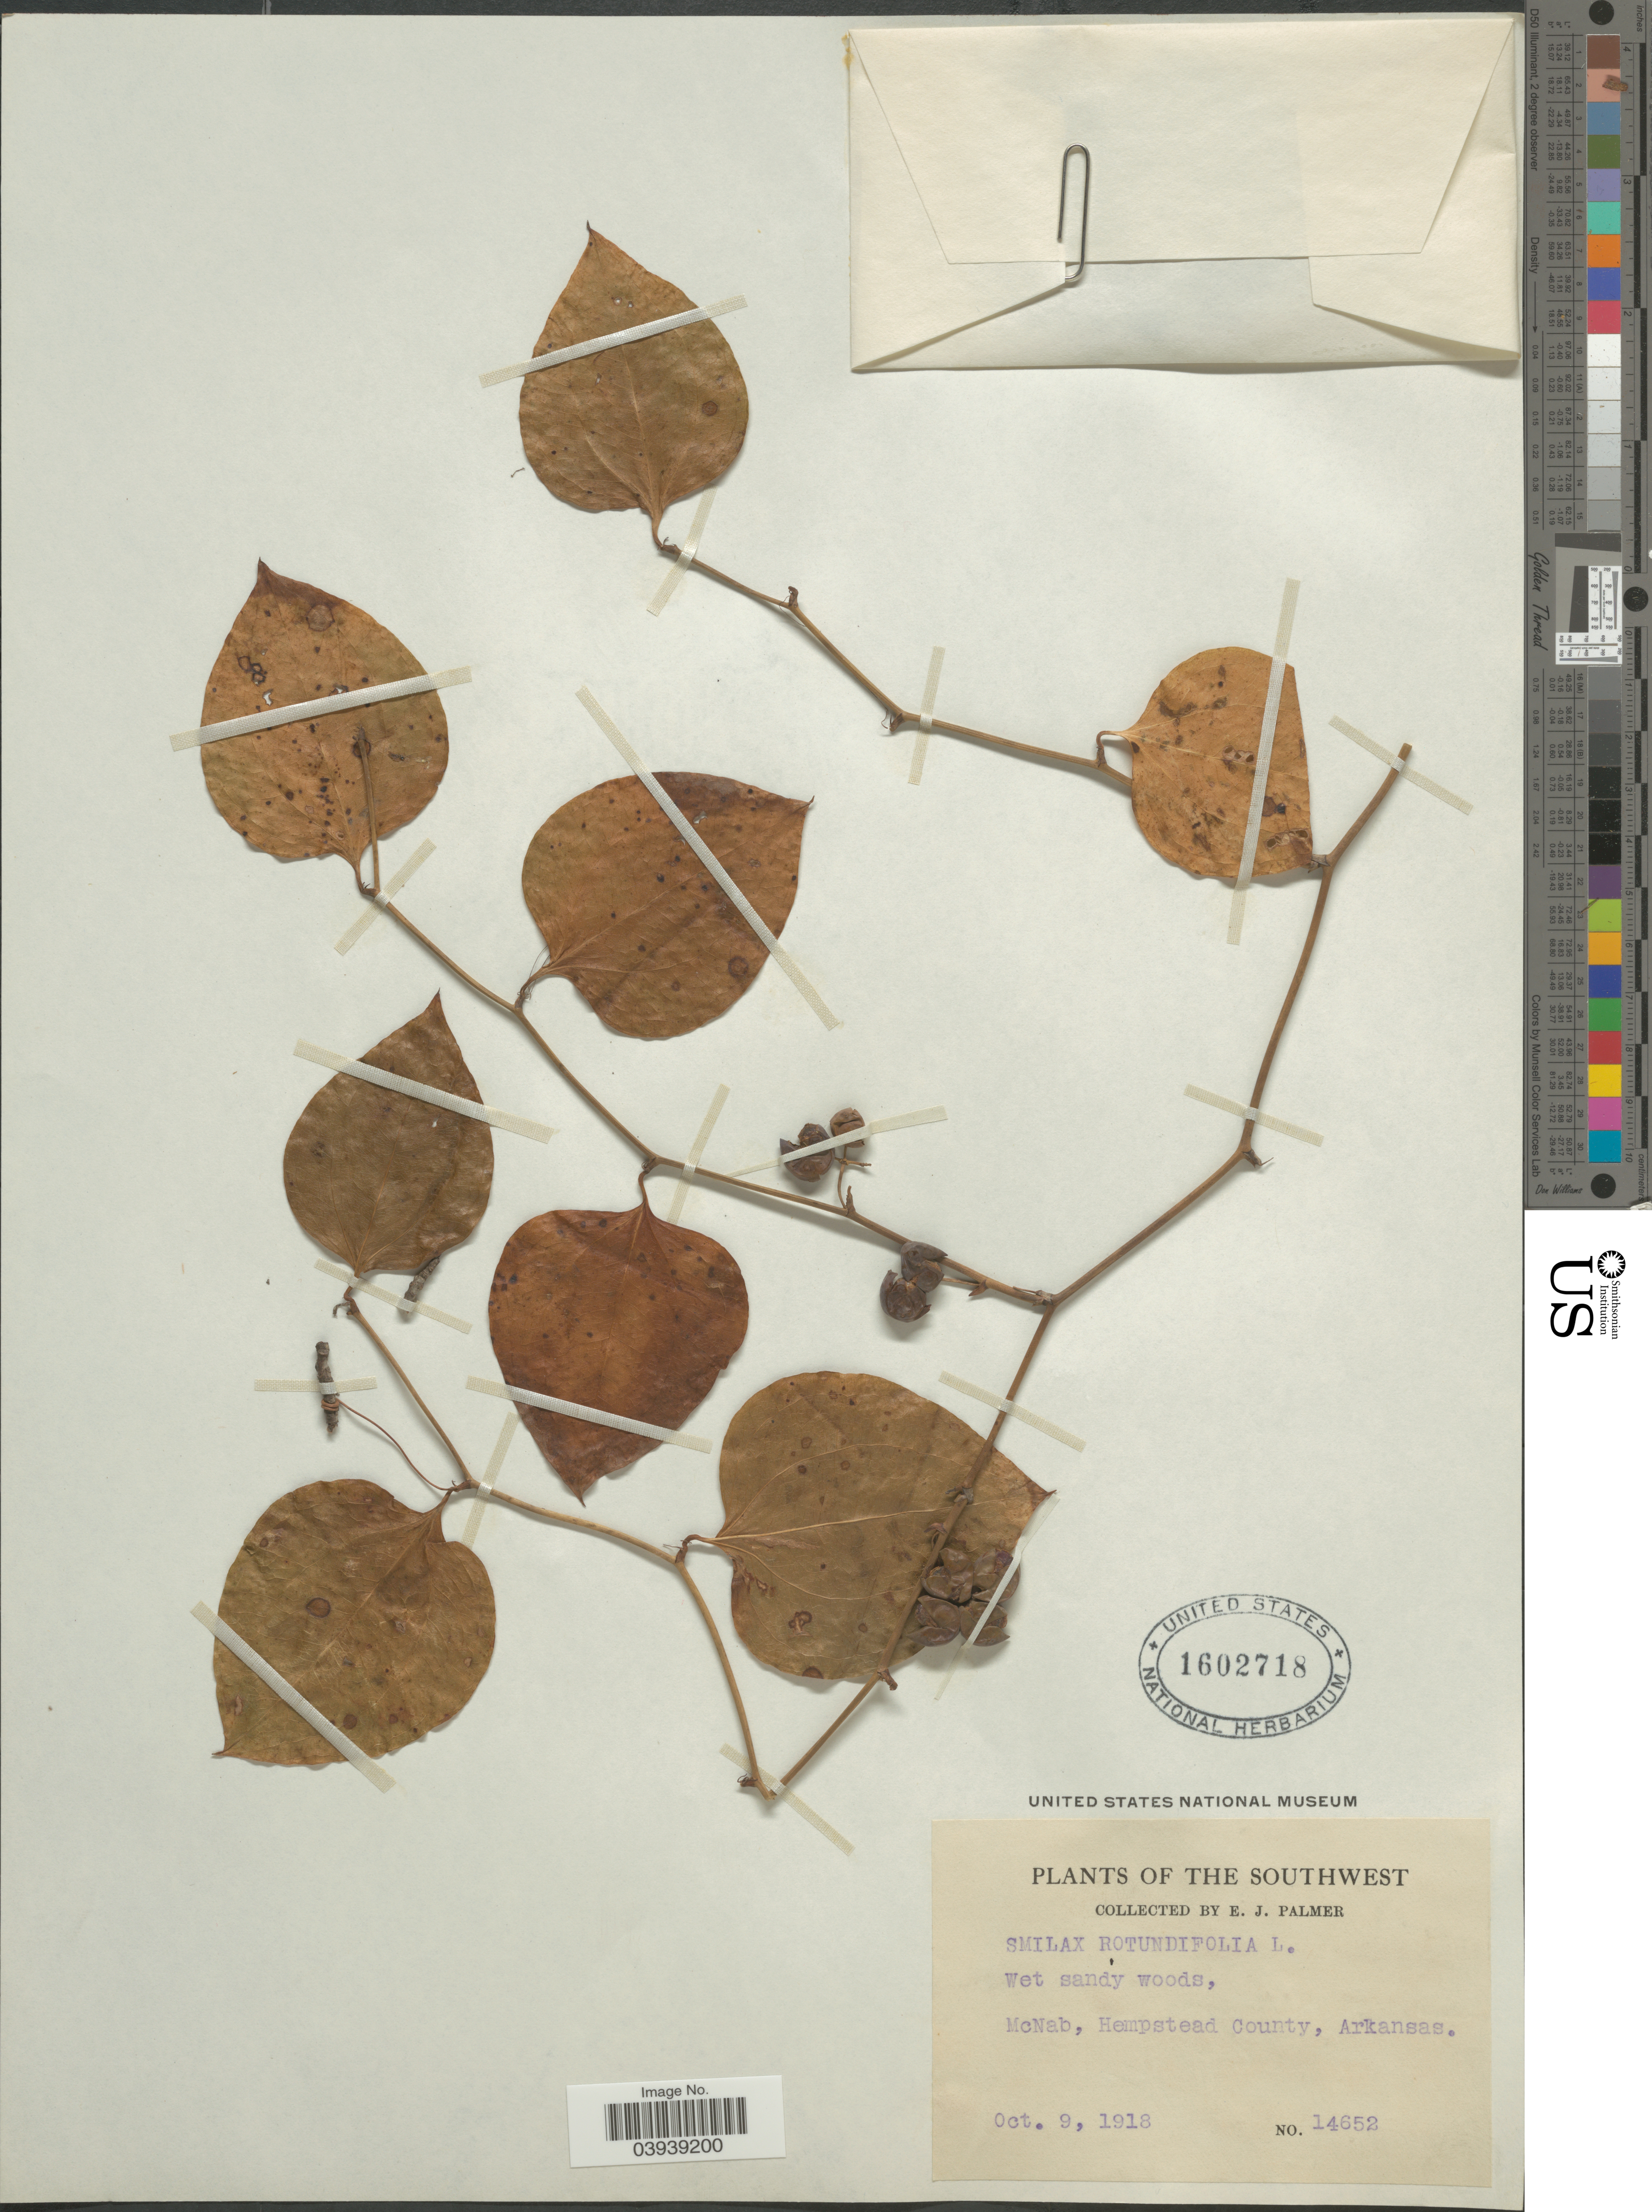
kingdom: Plantae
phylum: Tracheophyta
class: Liliopsida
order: Liliales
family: Smilacaceae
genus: Smilax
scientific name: Smilax rotundifolia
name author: L.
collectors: E. J. Palmer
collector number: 14652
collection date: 1918-10-09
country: United States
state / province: Arkansas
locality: Southwest. Wet sandy woods, McNab, Hempstead County.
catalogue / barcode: US 1602718